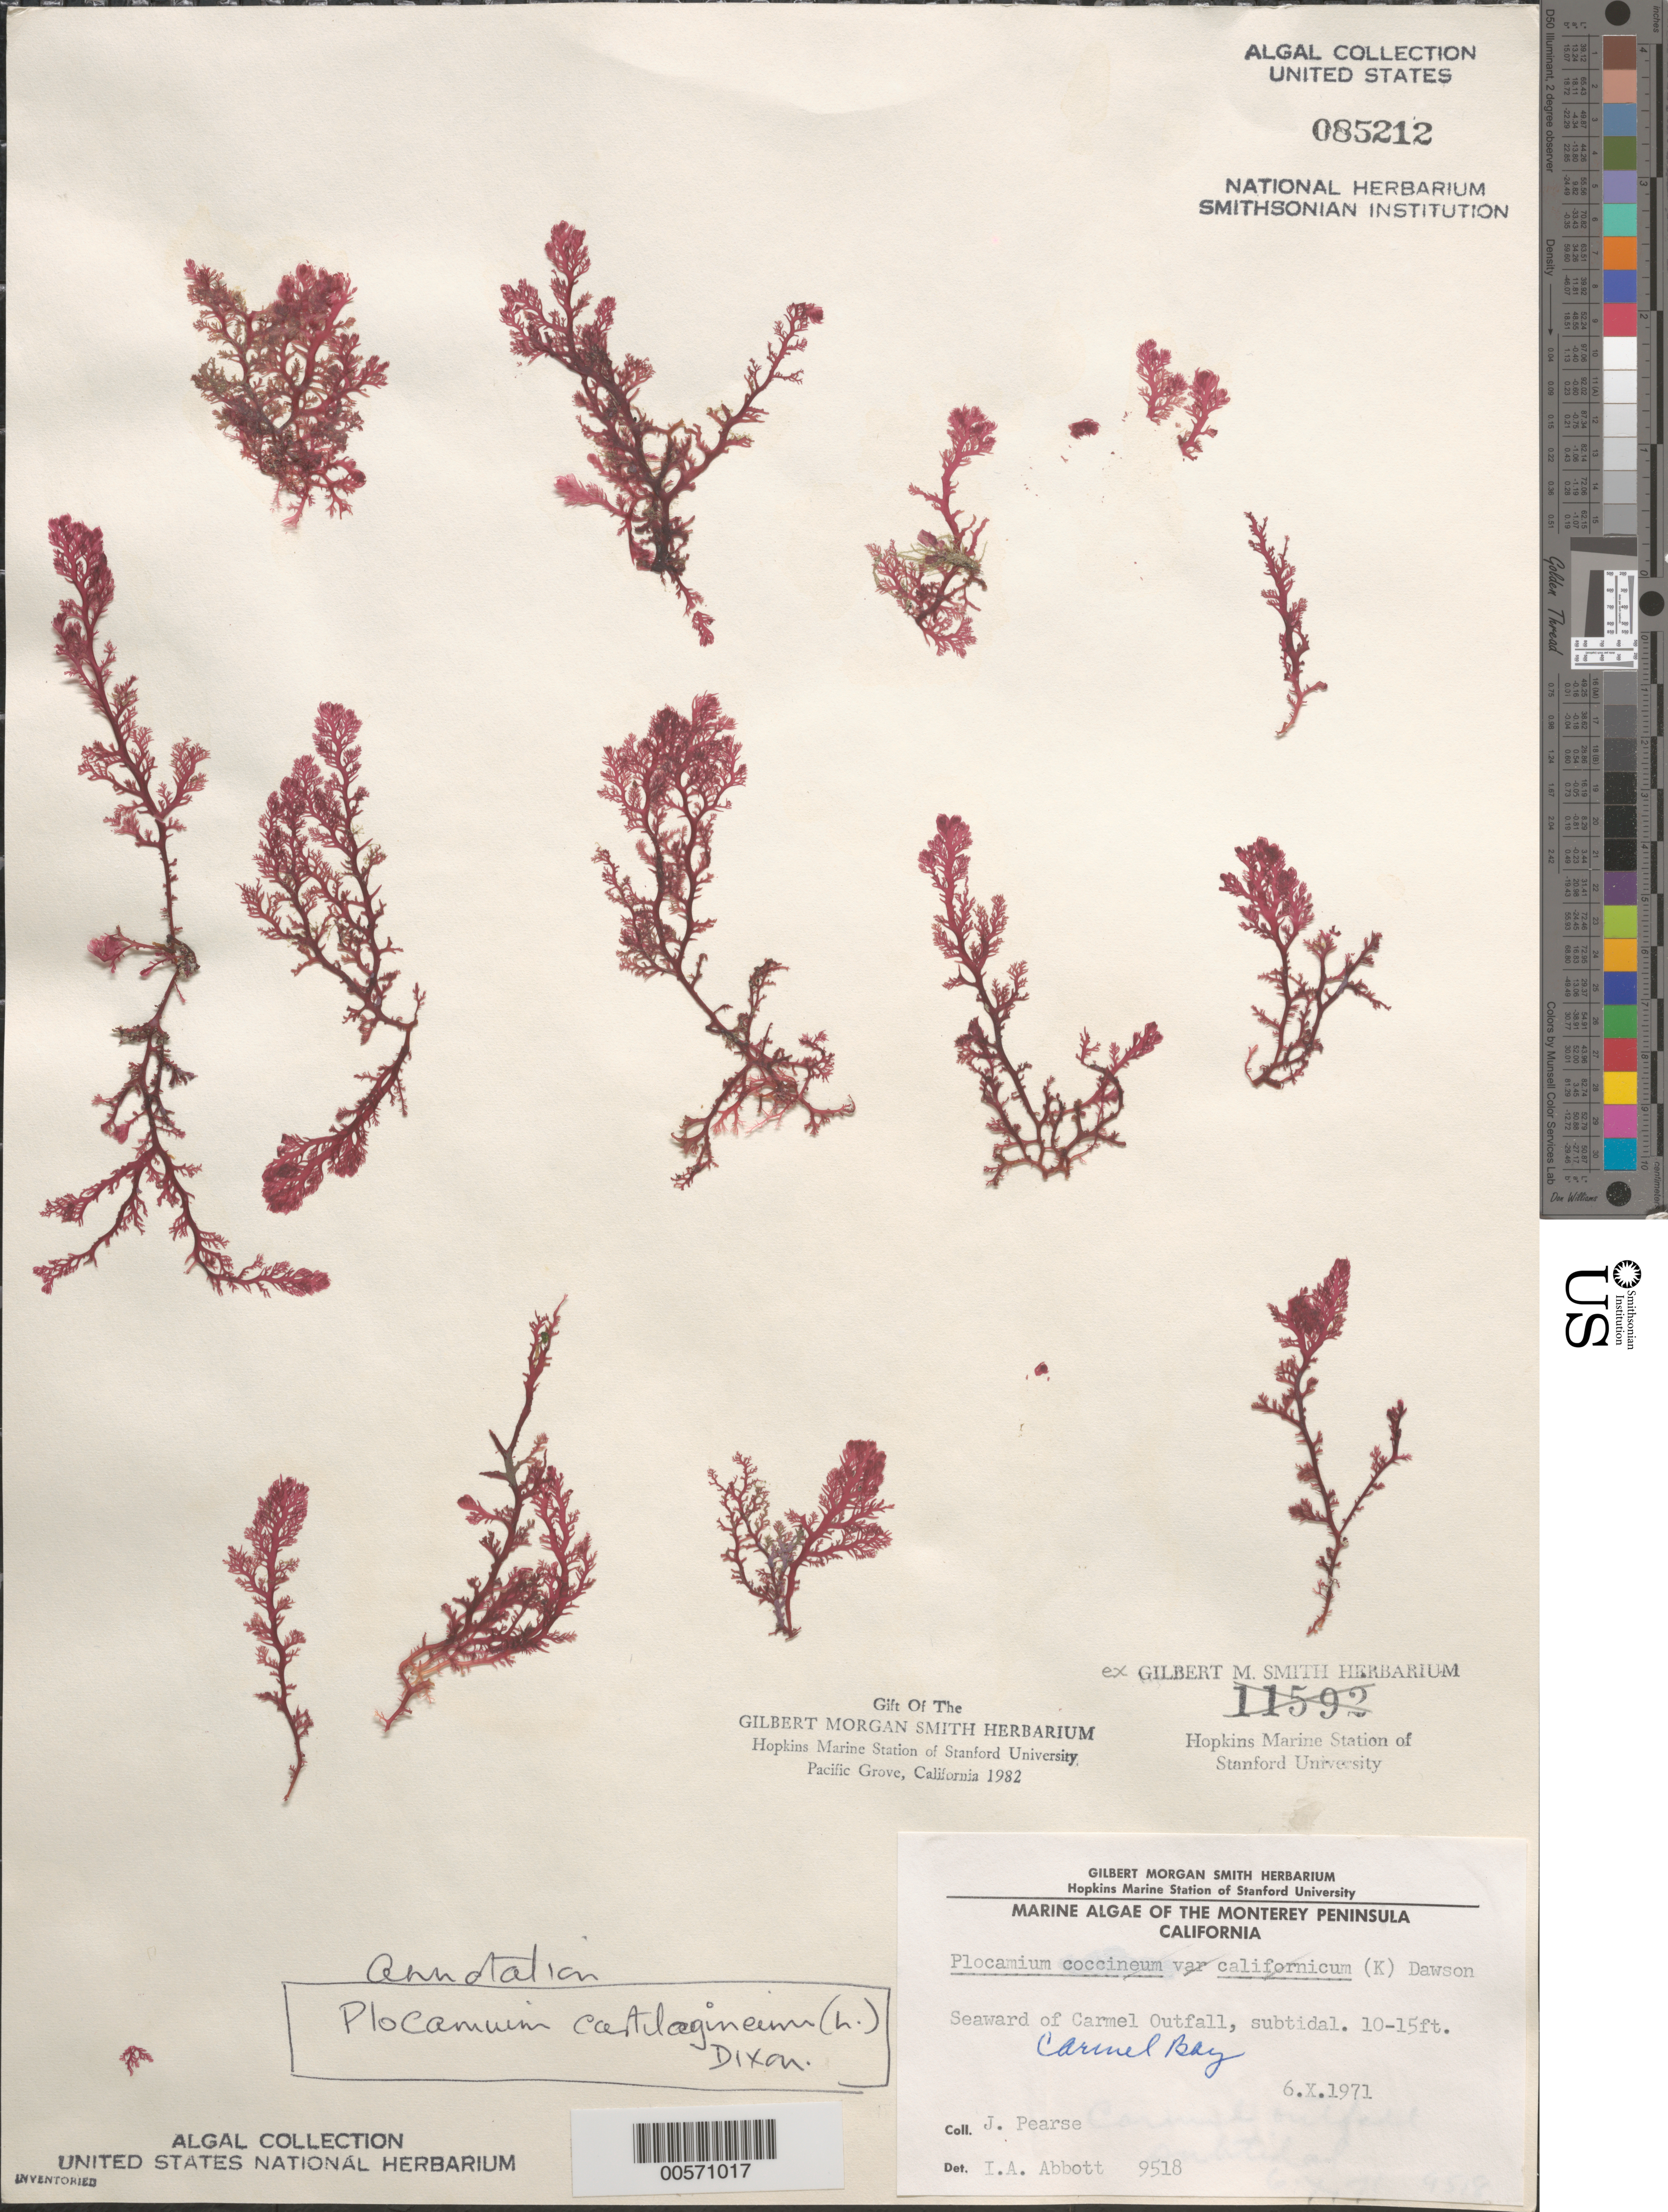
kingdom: Plantae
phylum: Rhodophyta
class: Florideophyceae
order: Plocamiales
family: Plocamiaceae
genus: Plocamium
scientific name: Plocamium cartilagineum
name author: (L.) P.S. Dixon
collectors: J. Pearse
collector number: IAA 9518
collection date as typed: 06 Oct 1971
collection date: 1971-10-06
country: United States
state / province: California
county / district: Monterey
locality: Carmel Bay, off Carmel outfall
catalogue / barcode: US 85212